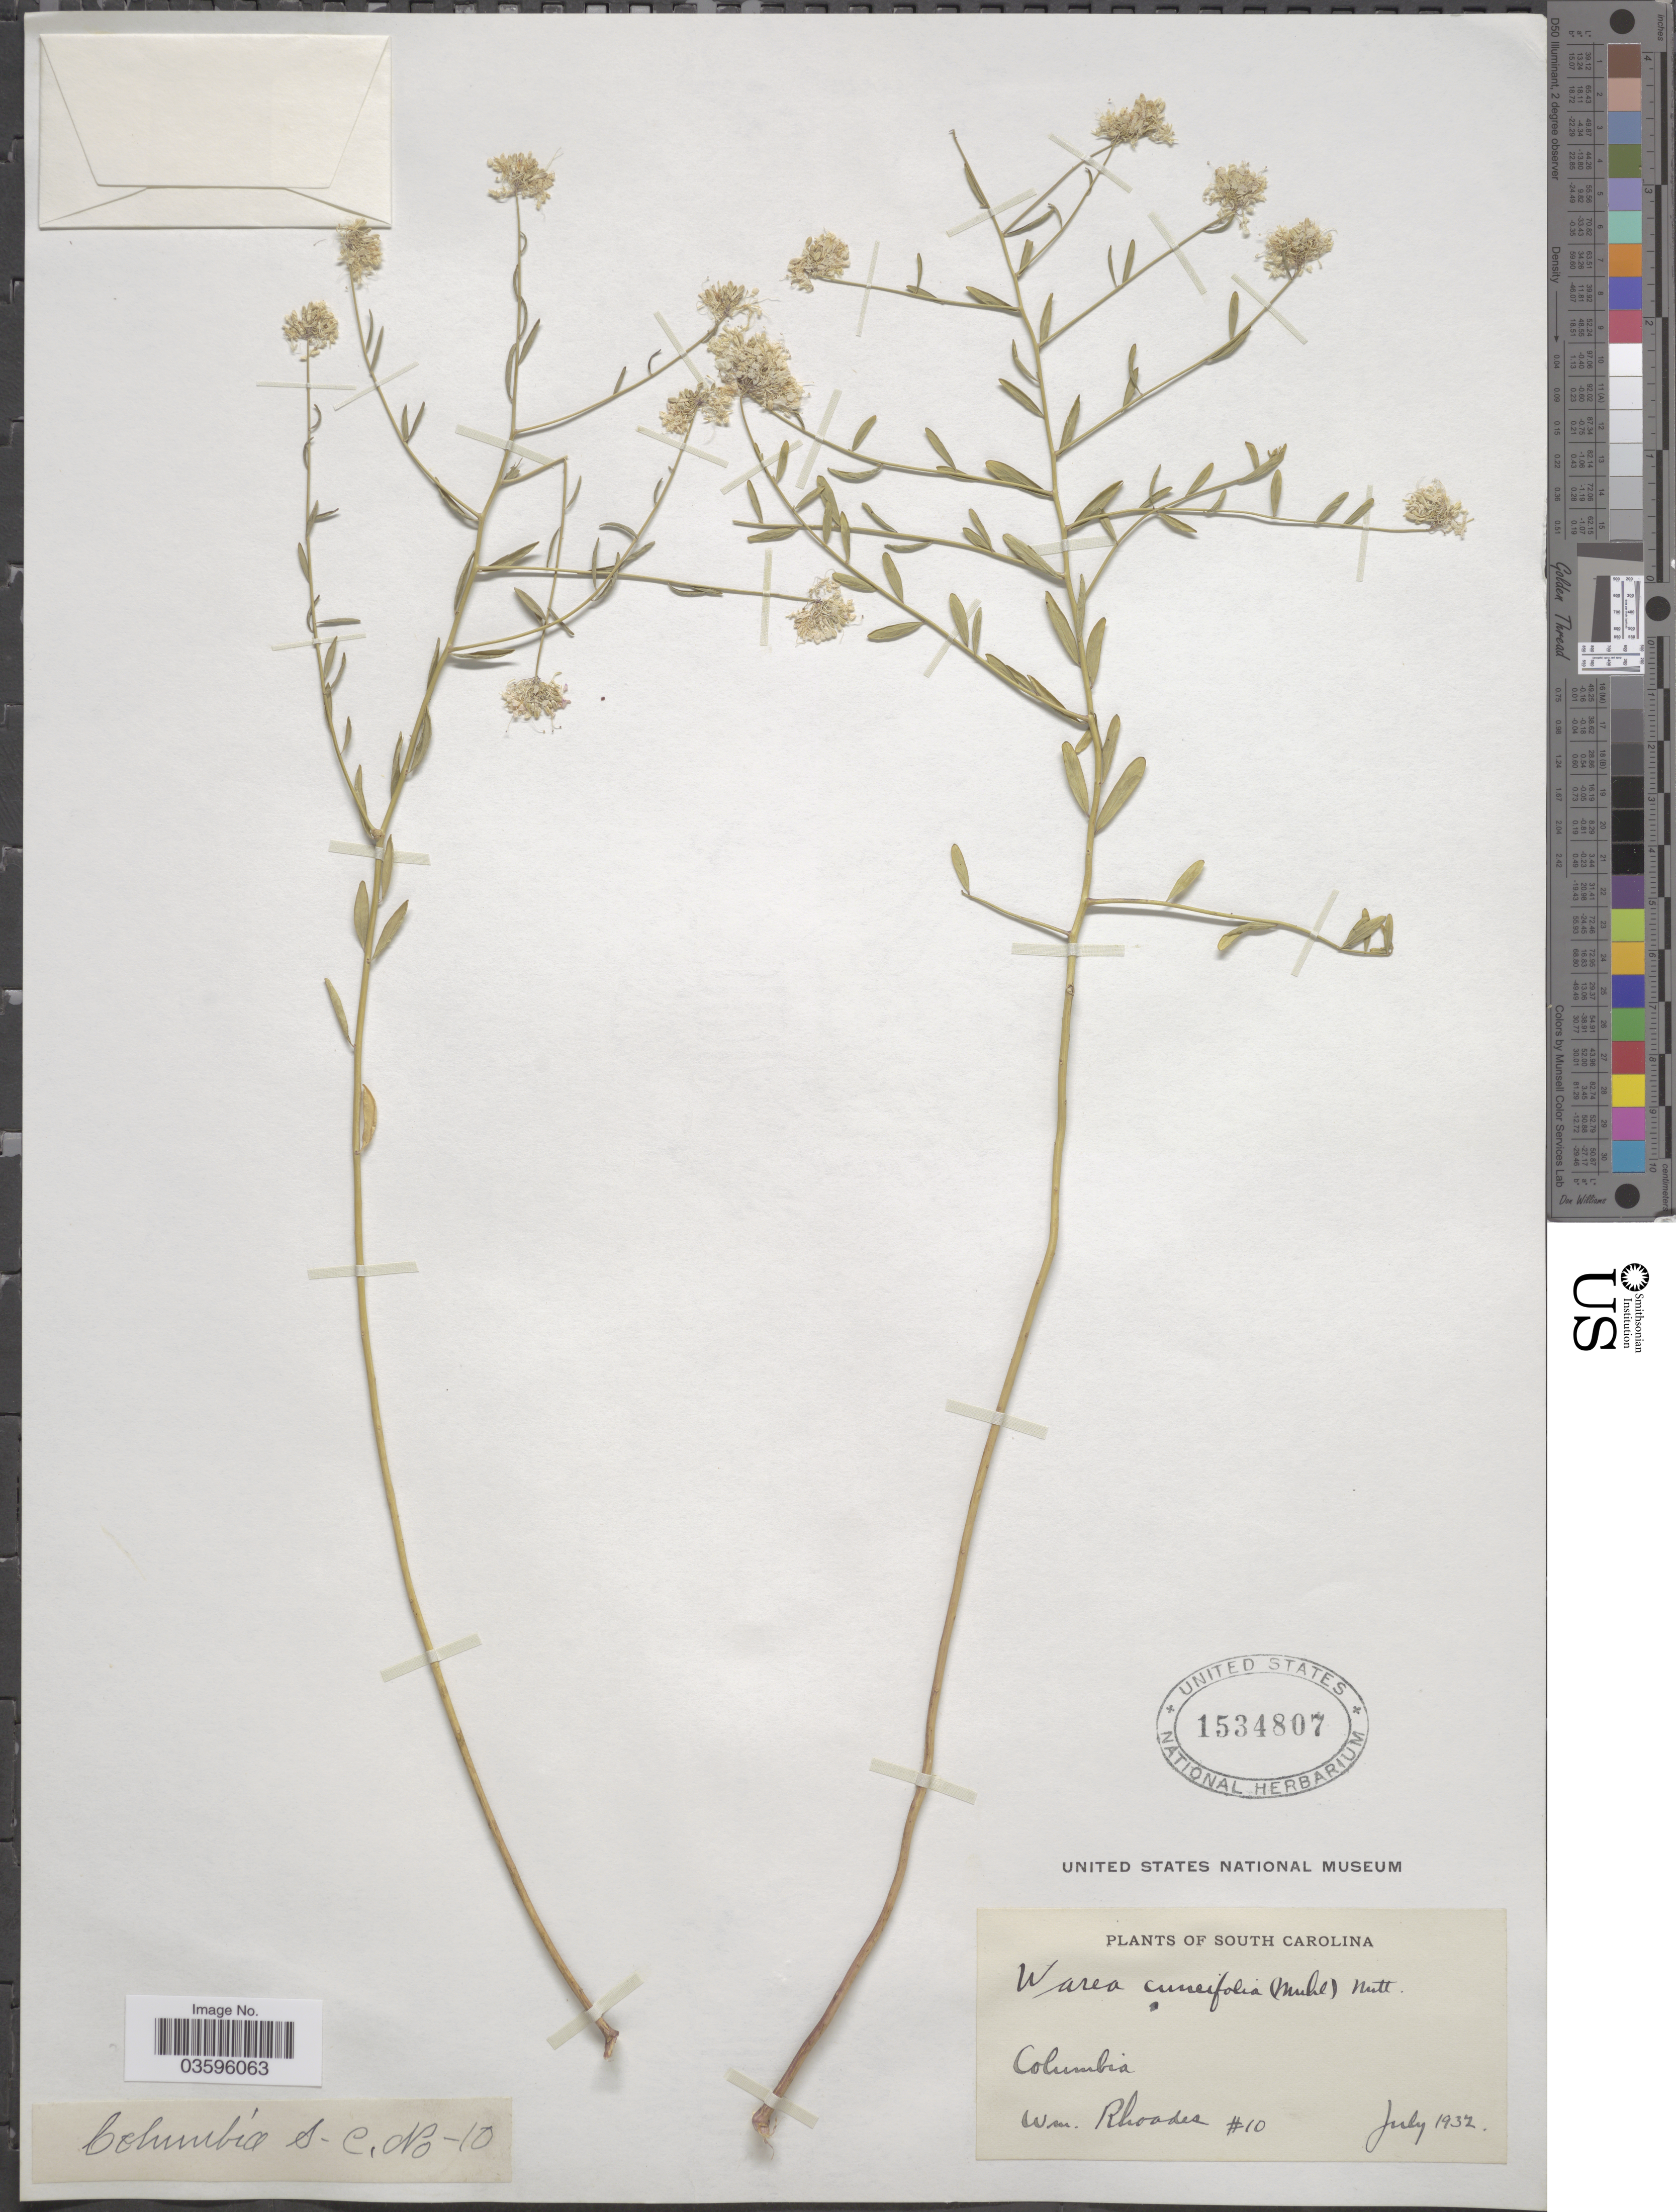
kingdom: Plantae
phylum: Tracheophyta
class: Magnoliopsida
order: Brassicales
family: Brassicaceae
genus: Warea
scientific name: Warea cuneifolia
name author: (Muhl. ex Nutt.) Nutt.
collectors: W. Rhoades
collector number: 10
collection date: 1932-07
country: United States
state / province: South Carolina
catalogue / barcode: US 1534807